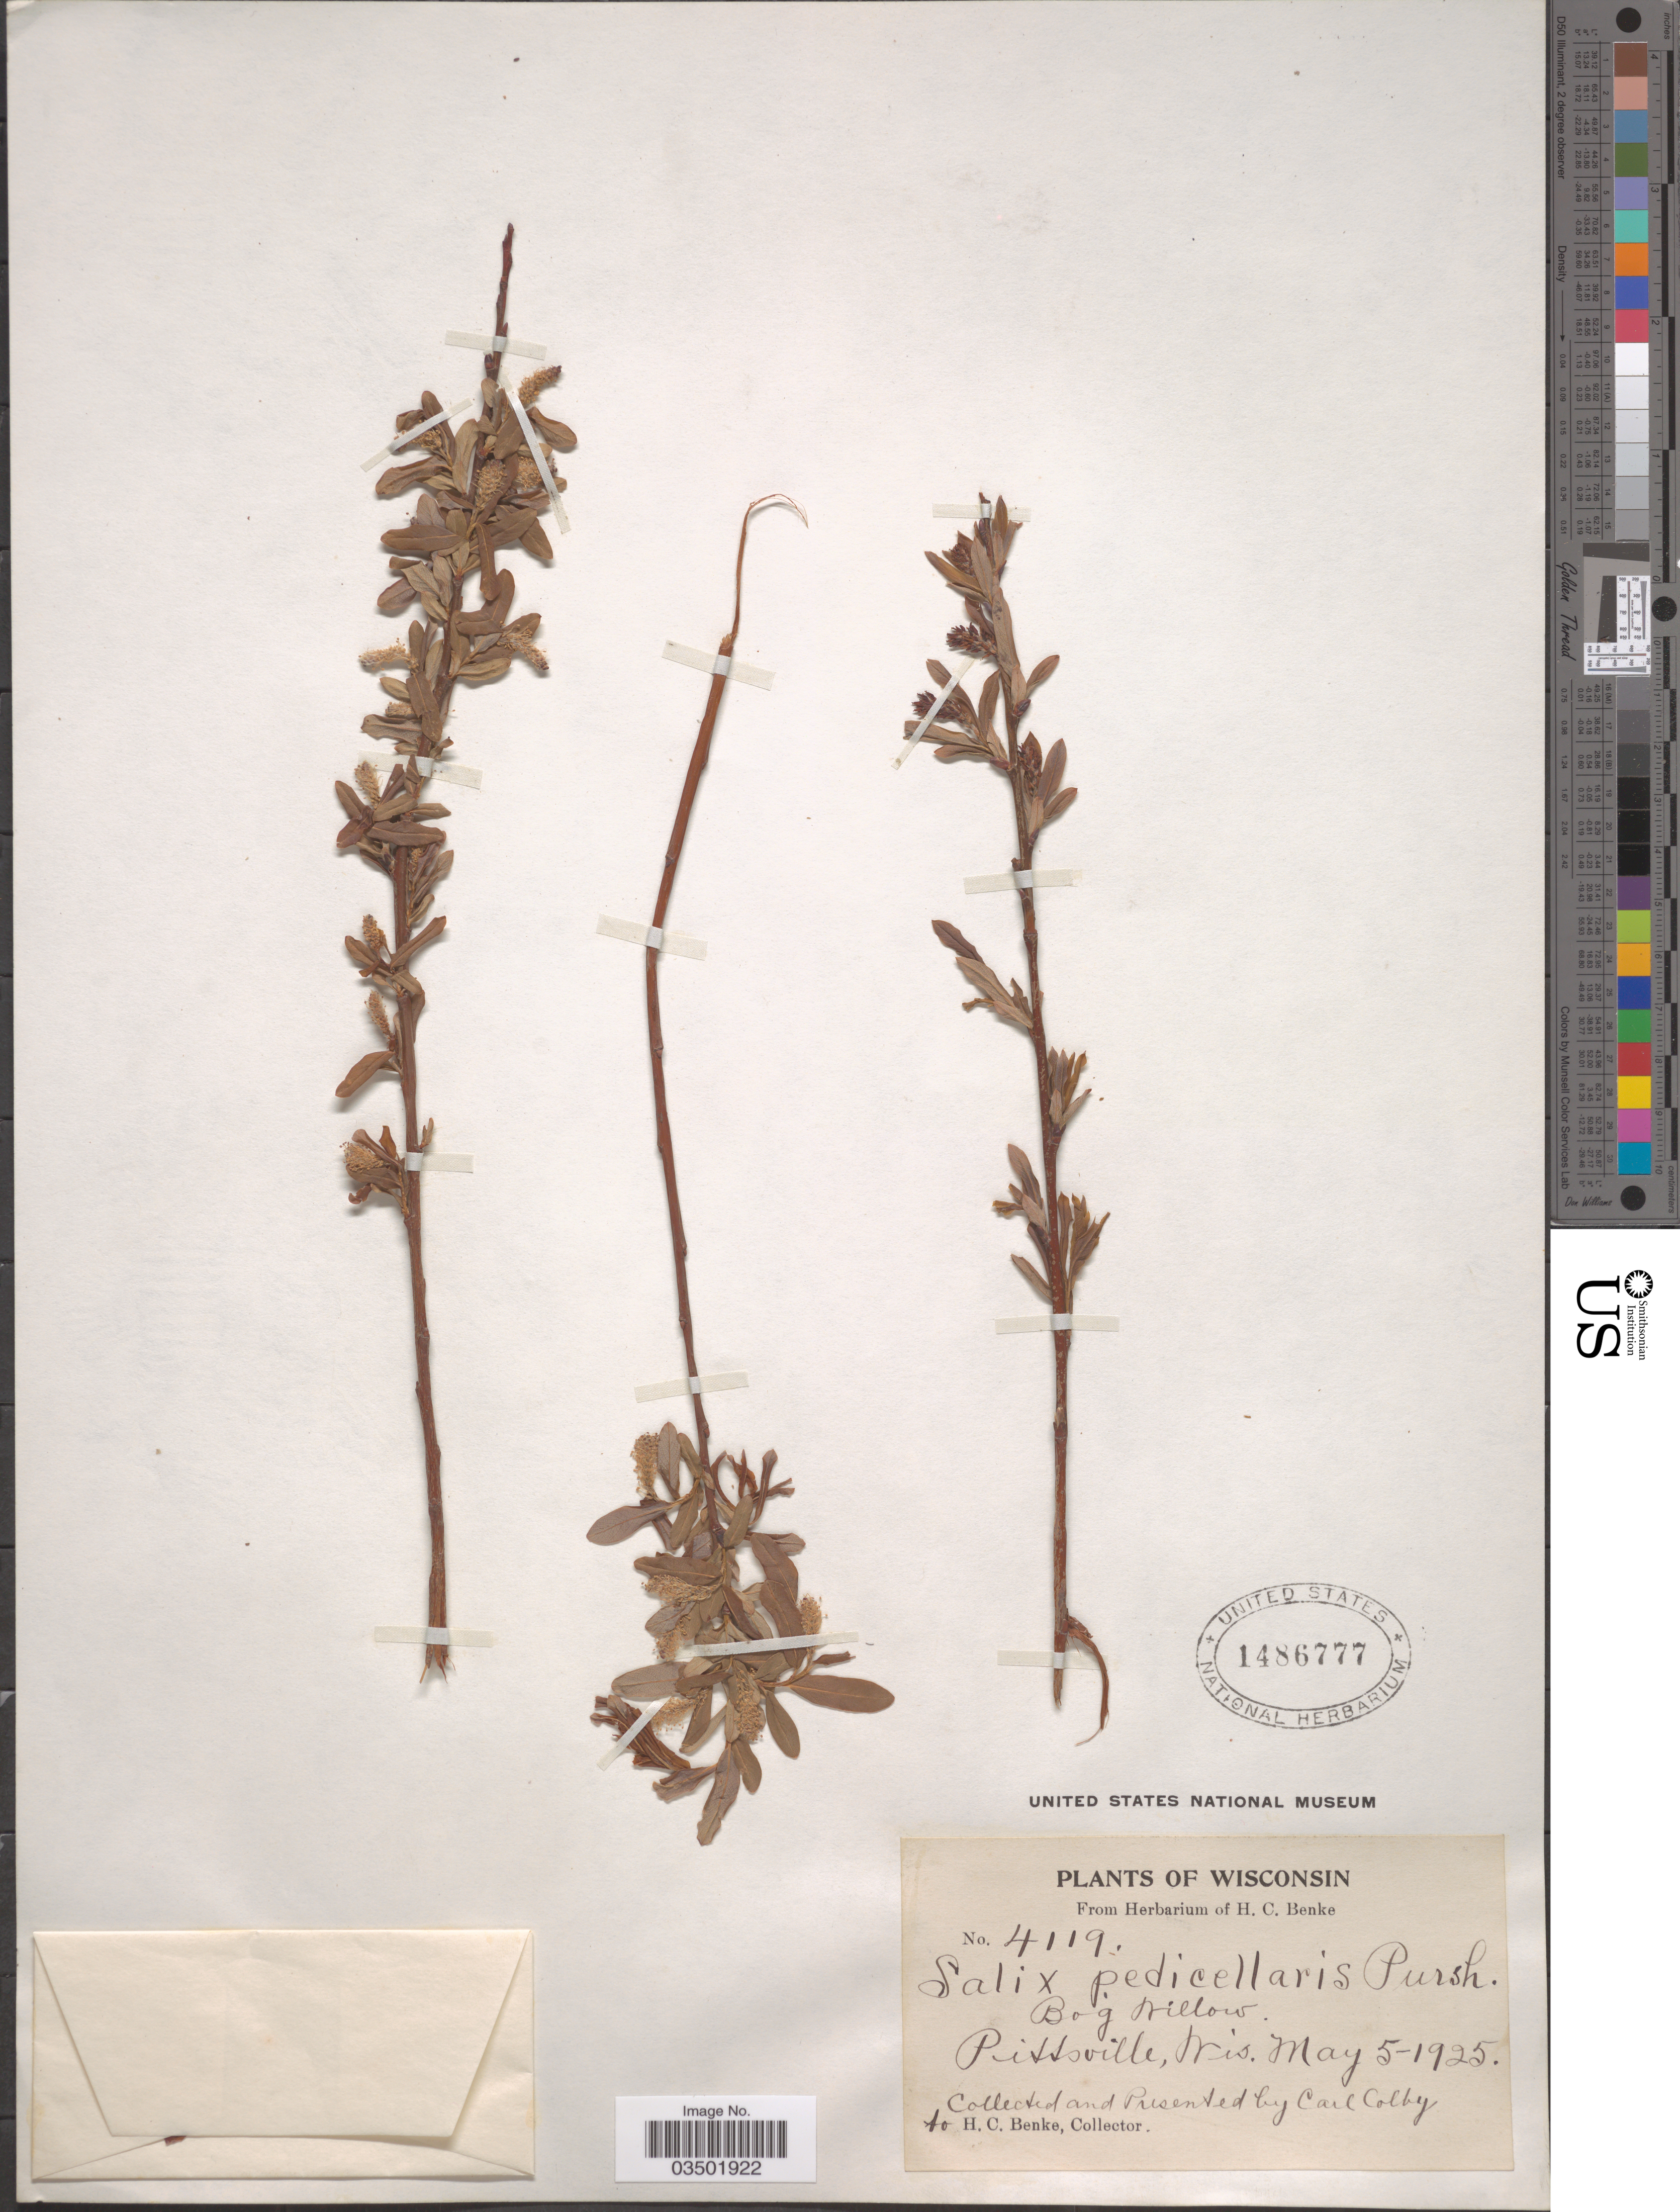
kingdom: Plantae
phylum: Tracheophyta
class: Magnoliopsida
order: Malpighiales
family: Salicaceae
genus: Salix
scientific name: Salix pedicellaris var. hypoglauca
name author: Fernald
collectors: H. Benke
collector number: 4119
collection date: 1925-05-05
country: United States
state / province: Wisconsin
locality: Bog Willow. Pittsville.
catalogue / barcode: US 1486777